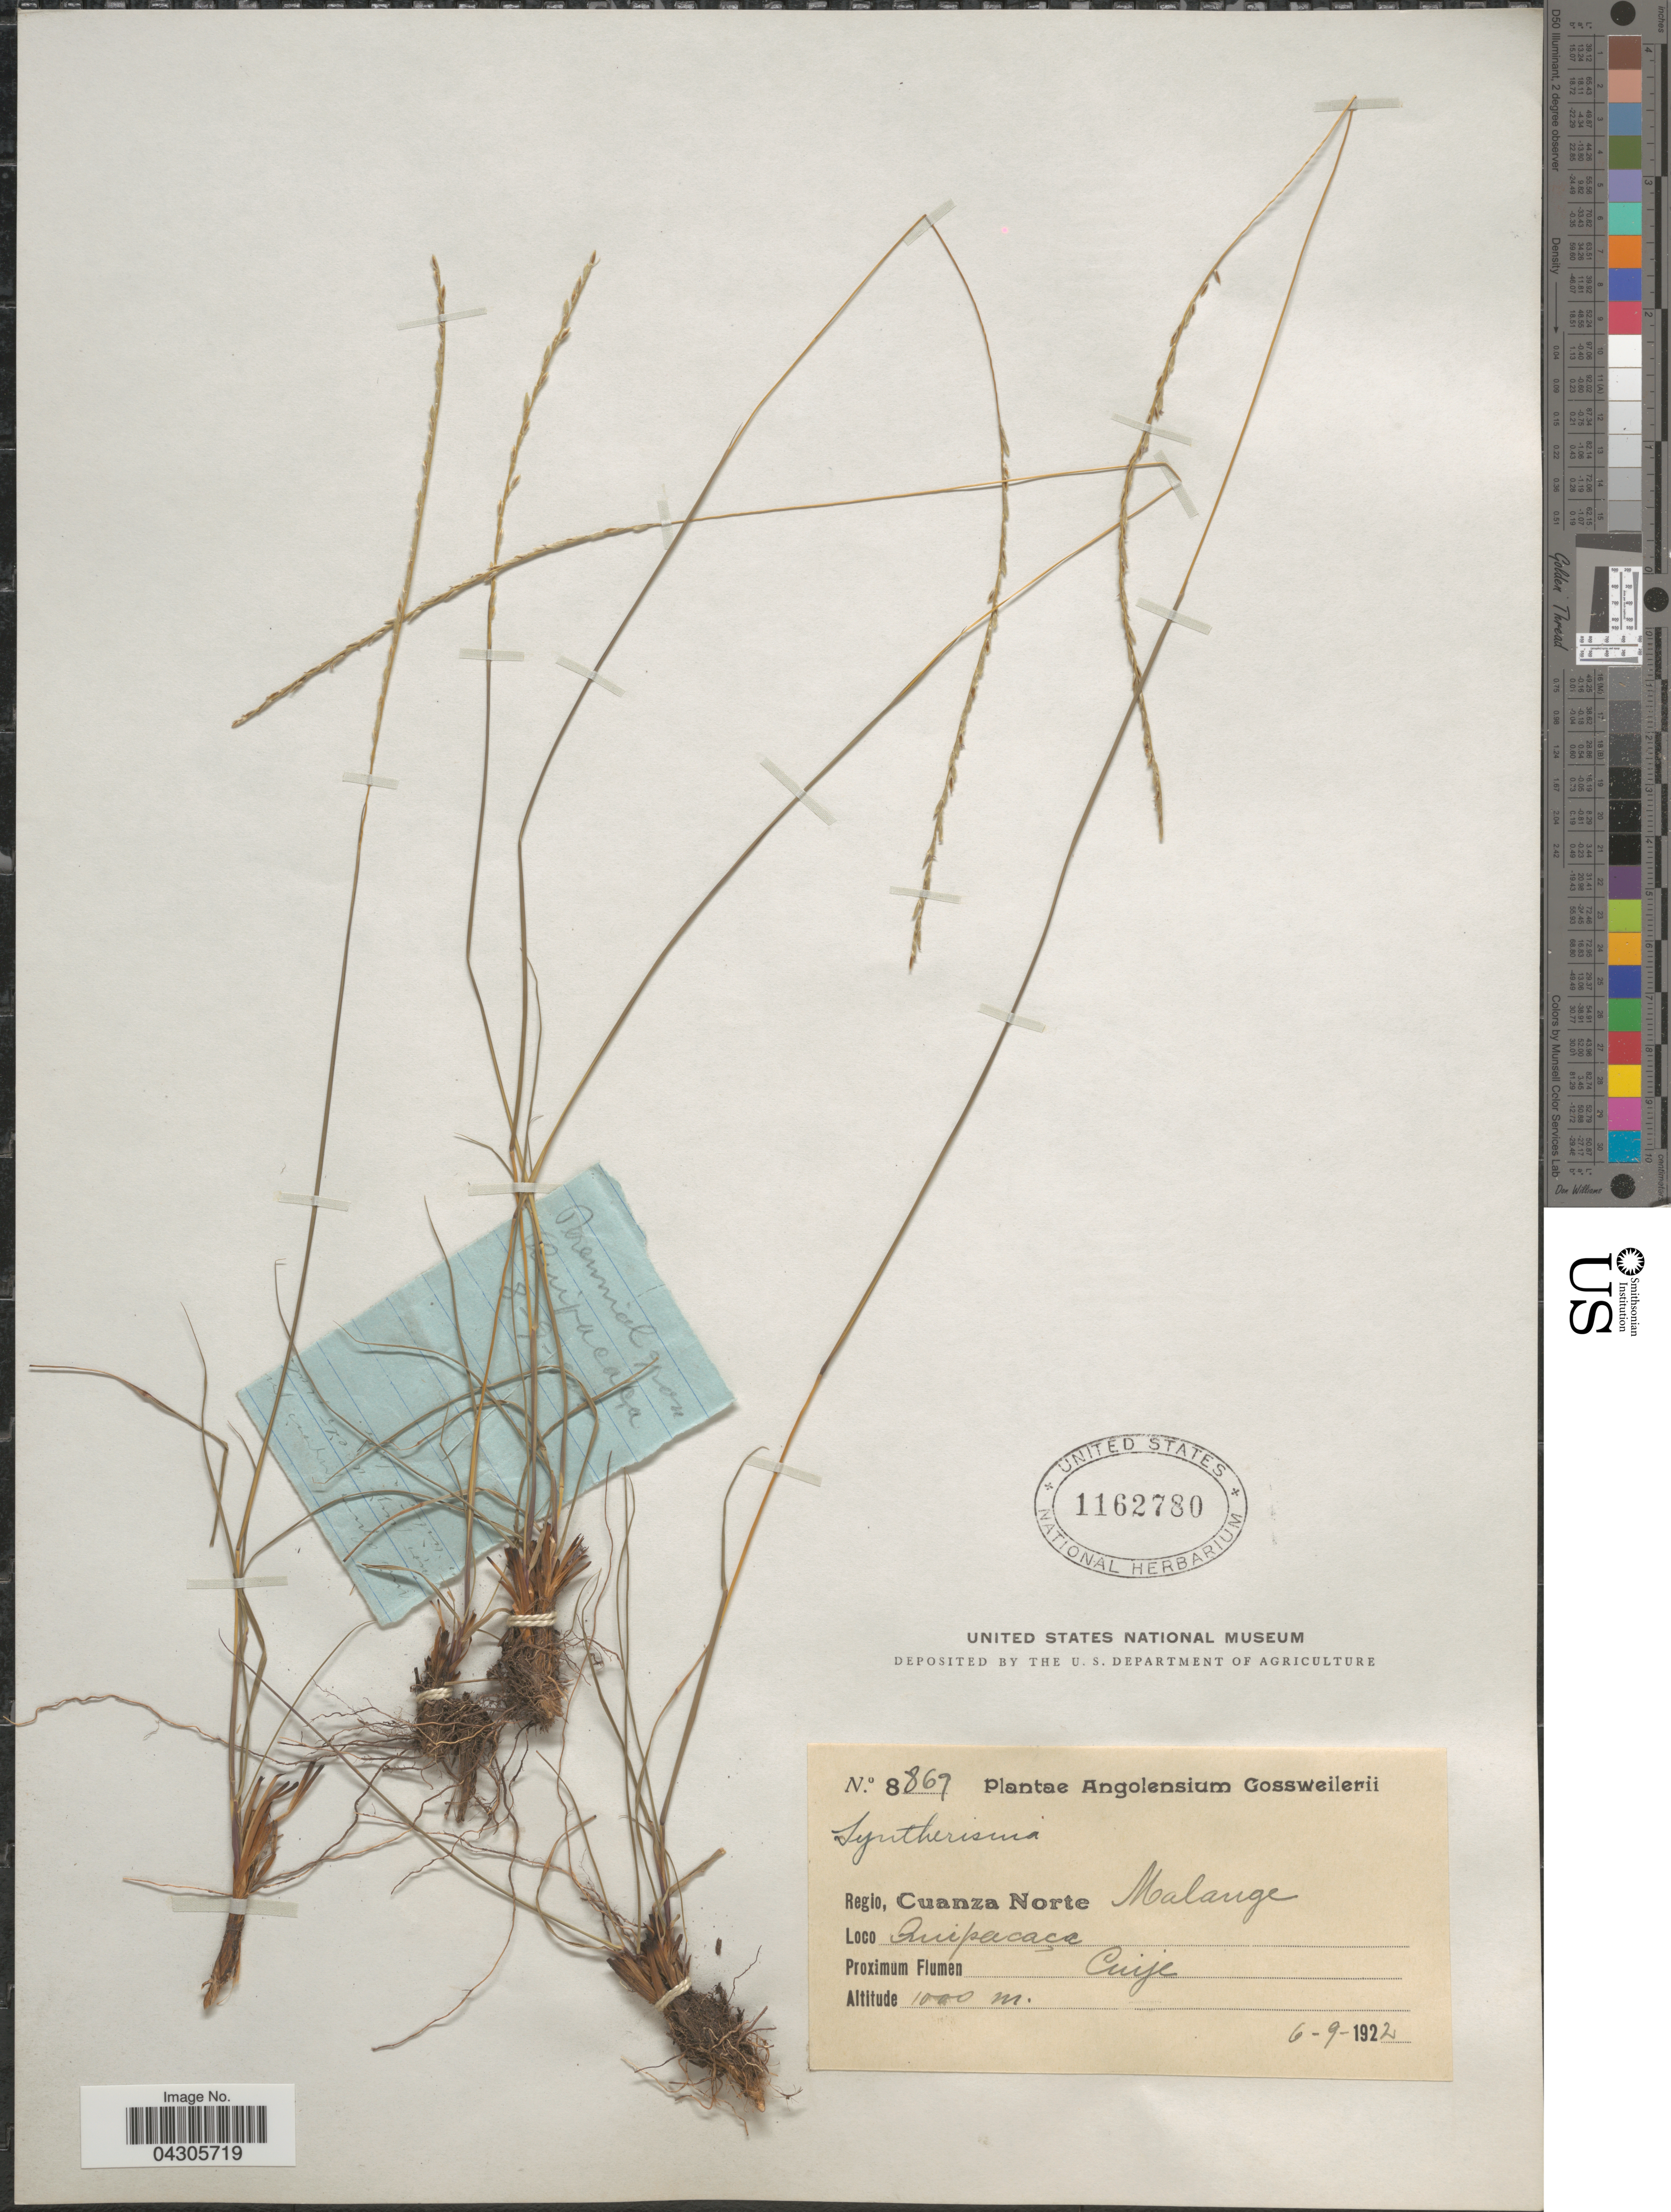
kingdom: Plantae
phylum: Tracheophyta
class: Liliopsida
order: Poales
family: Poaceae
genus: Digitaria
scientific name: Digitaria monodactyla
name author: (Nees) Stapf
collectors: -. Gossweiler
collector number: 8869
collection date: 1922-09-06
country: Angola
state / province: Cuanza Norte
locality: Regio, Cuanza Norte Malange. Quipacaça. Proximum Flumem Cuije.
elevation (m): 1000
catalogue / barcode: US 1162780